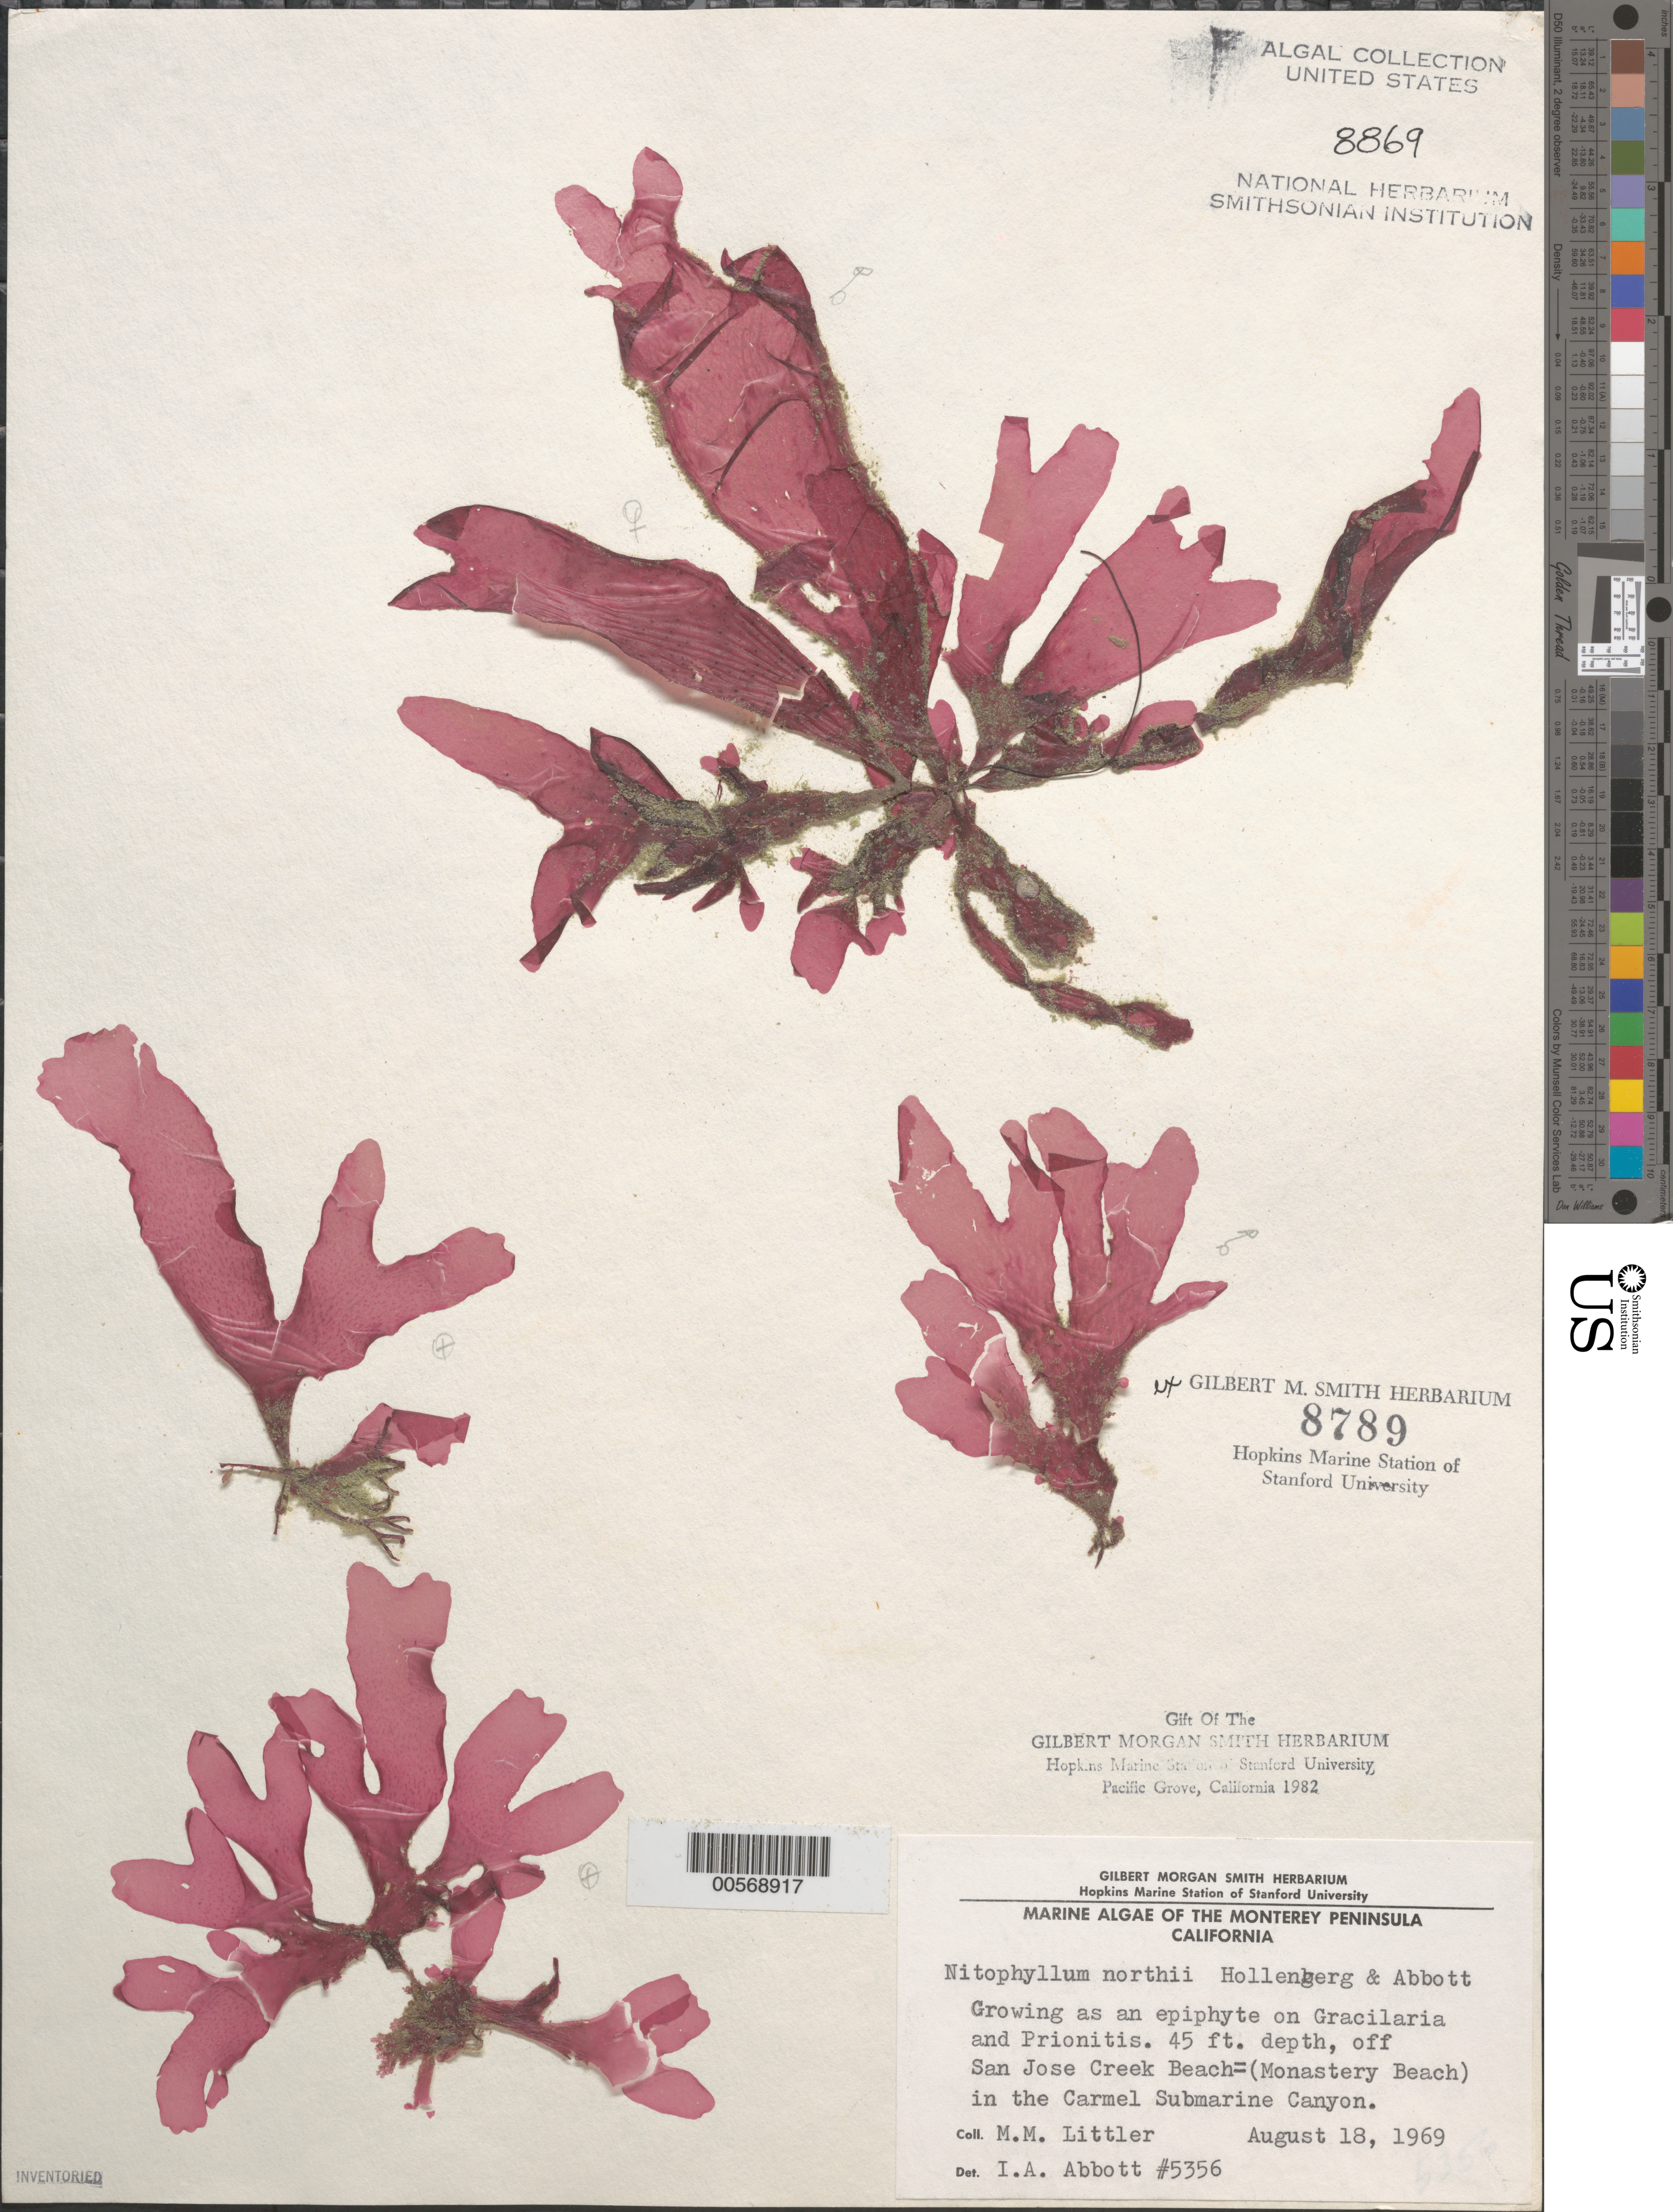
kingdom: Plantae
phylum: Rhodophyta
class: Florideophyceae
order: Ceramiales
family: Delesseriaceae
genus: Nitophyllum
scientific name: Nitophyllum northii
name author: Hollenb. & I.A. Abbott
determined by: Abbott, Isabella A.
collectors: M. M. Littler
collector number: IAA 5356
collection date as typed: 18 Aug 1969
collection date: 1969-08-18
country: United States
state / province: California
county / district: Monterey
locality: Carmel Submarine Canyon, off San Jose Creek Beach (Monastery Beach)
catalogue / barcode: US 8869